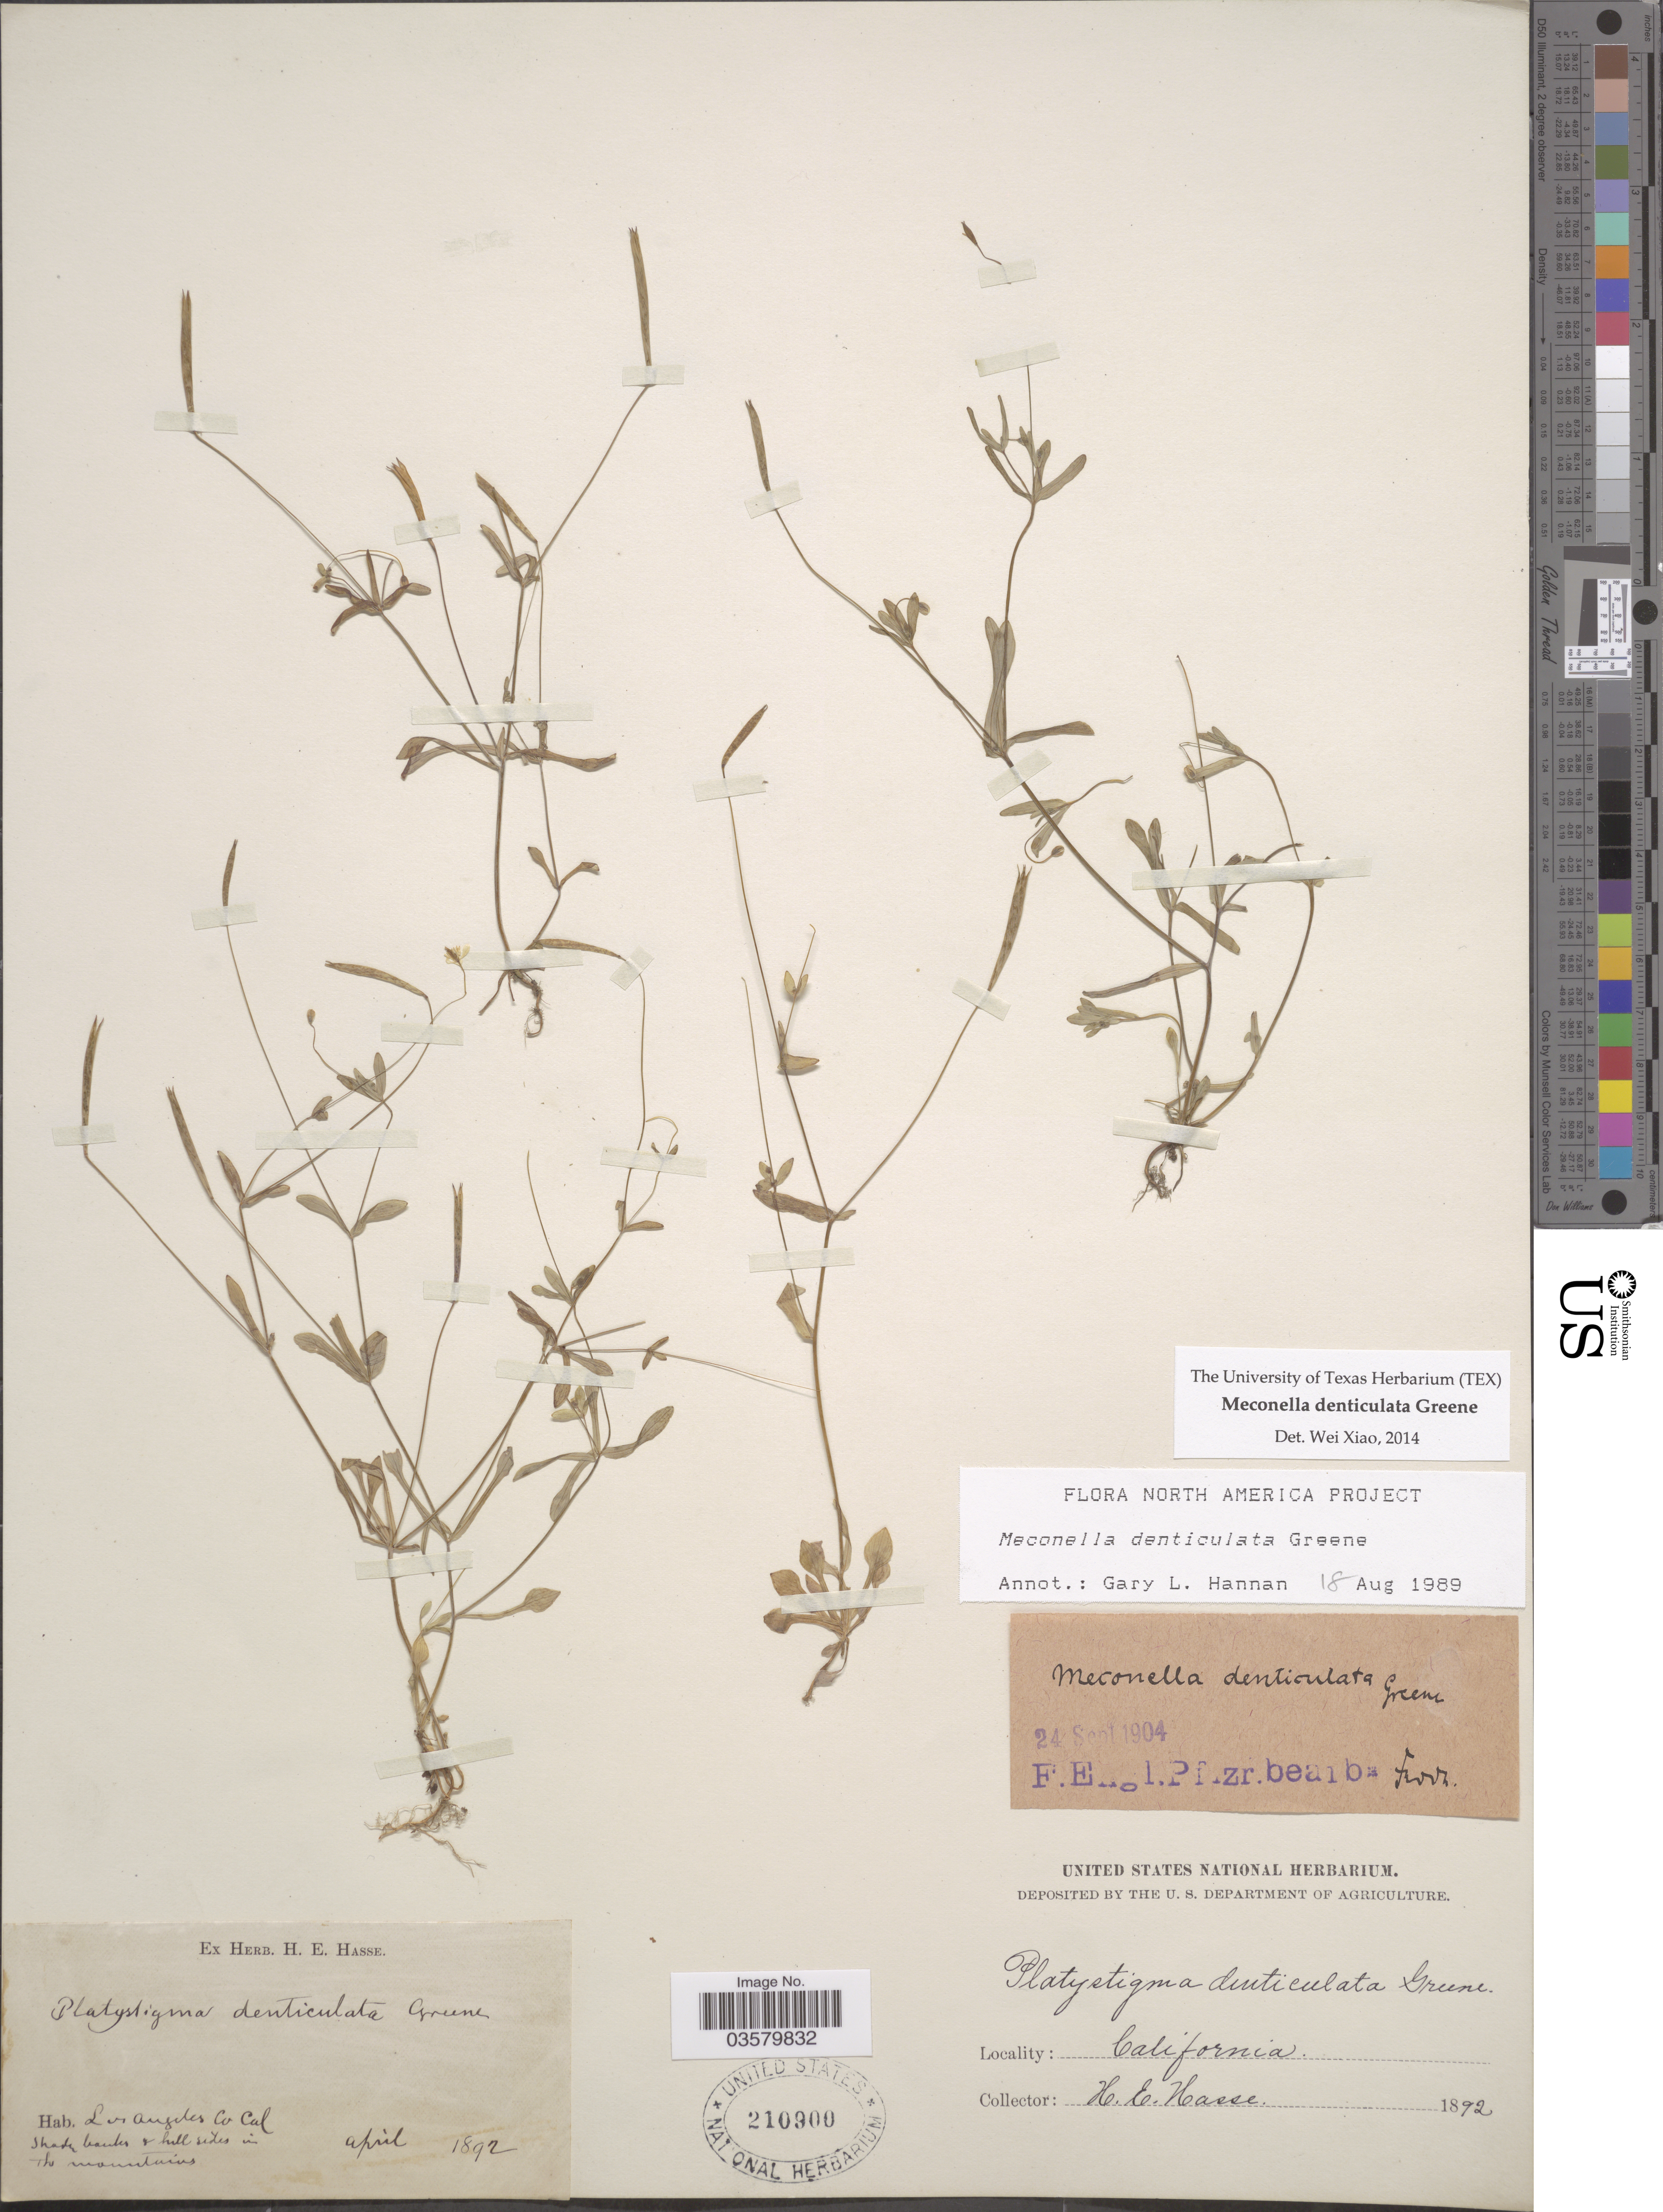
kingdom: Plantae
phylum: Tracheophyta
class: Magnoliopsida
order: Ranunculales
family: Papaveraceae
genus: Meconella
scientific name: Meconella denticulata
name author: Greene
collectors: H. E. Hasse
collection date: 1892-04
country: United States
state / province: California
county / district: Los Angeles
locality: Los Angeles Co.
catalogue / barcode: US 210900